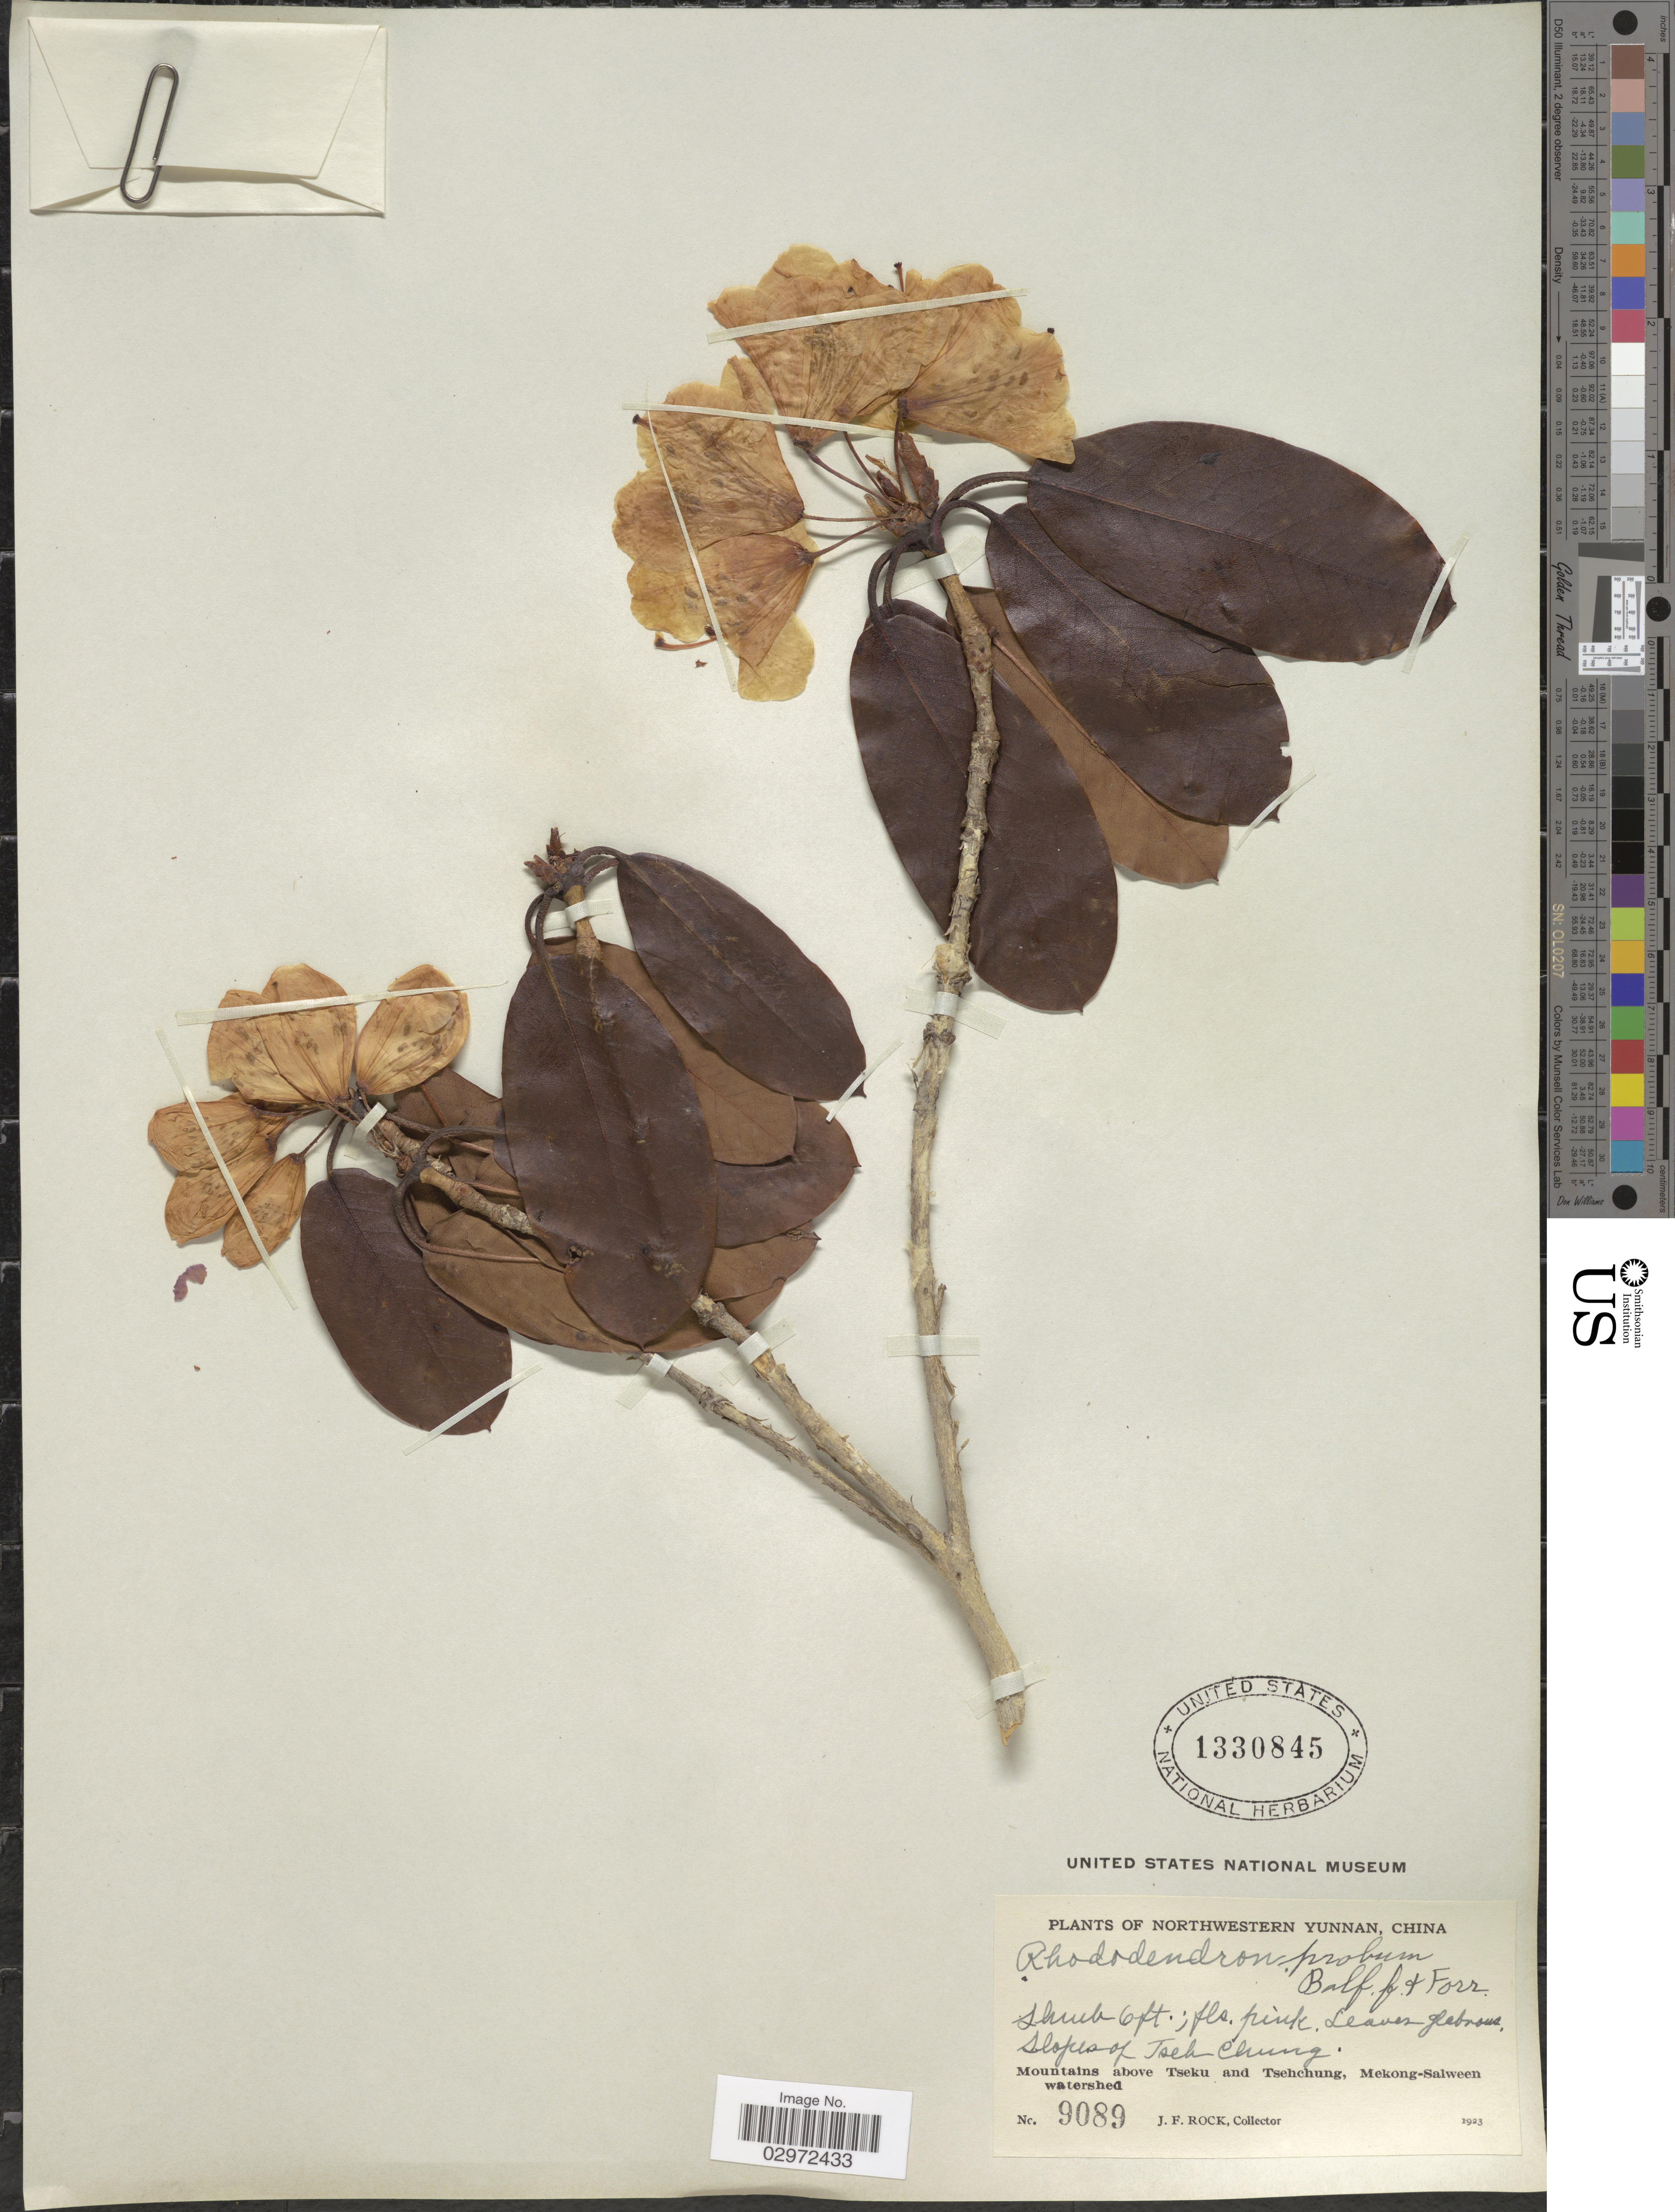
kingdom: Plantae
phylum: Tracheophyta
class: Magnoliopsida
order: Ericales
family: Ericaceae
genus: Rhododendron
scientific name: Rhododendron probum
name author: Balf. f. & Forrest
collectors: J. Rock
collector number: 9089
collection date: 1923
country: China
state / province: Yunnan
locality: Northwestern Yunnan, slopes of Tseh Chung, Mountains above Tseku and Tsehchung, Mekong-Salween watershed.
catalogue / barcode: US 1330845